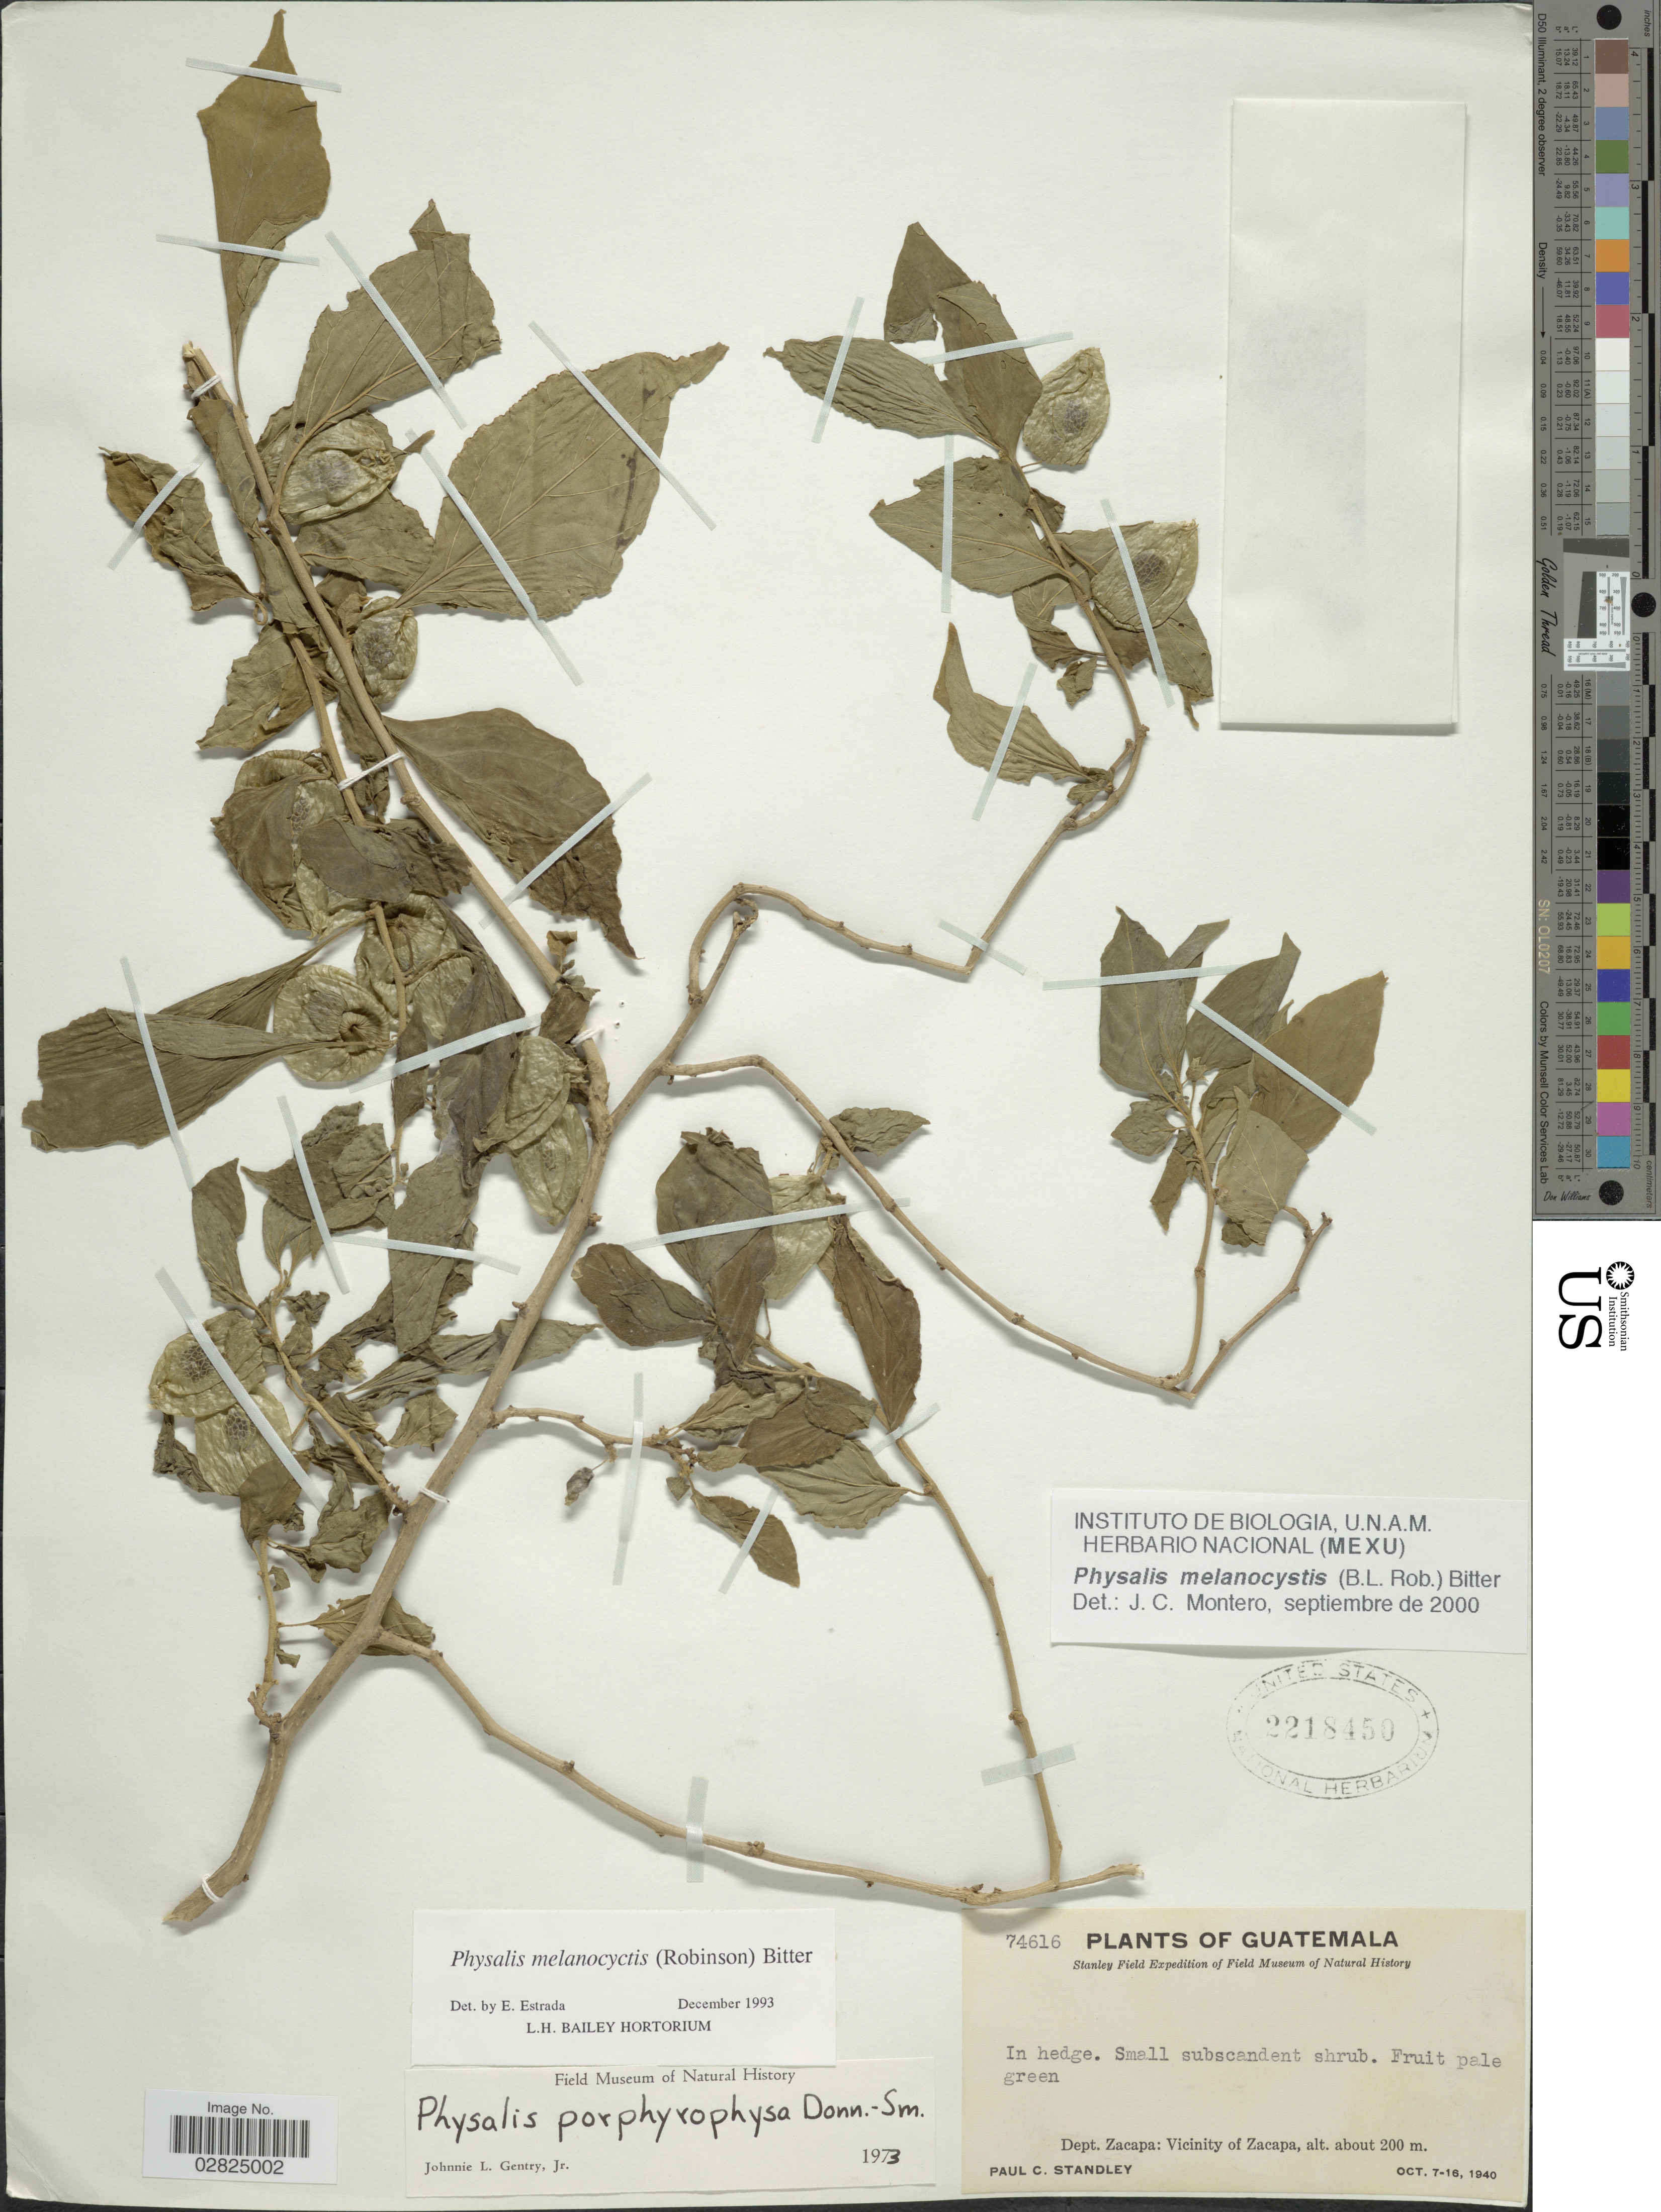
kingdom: Plantae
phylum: Tracheophyta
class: Magnoliopsida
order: Solanales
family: Solanaceae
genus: Physalis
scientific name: Physalis melanocystis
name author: (B.L. Rob.) Bitter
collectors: P. C. Standley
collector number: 74616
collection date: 1940-10-07/1940-10-16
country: Guatemala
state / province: Zacapa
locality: In hedge. Dept. Zacapa: Vicinity of Zacapa.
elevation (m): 200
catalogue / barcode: US 2218450